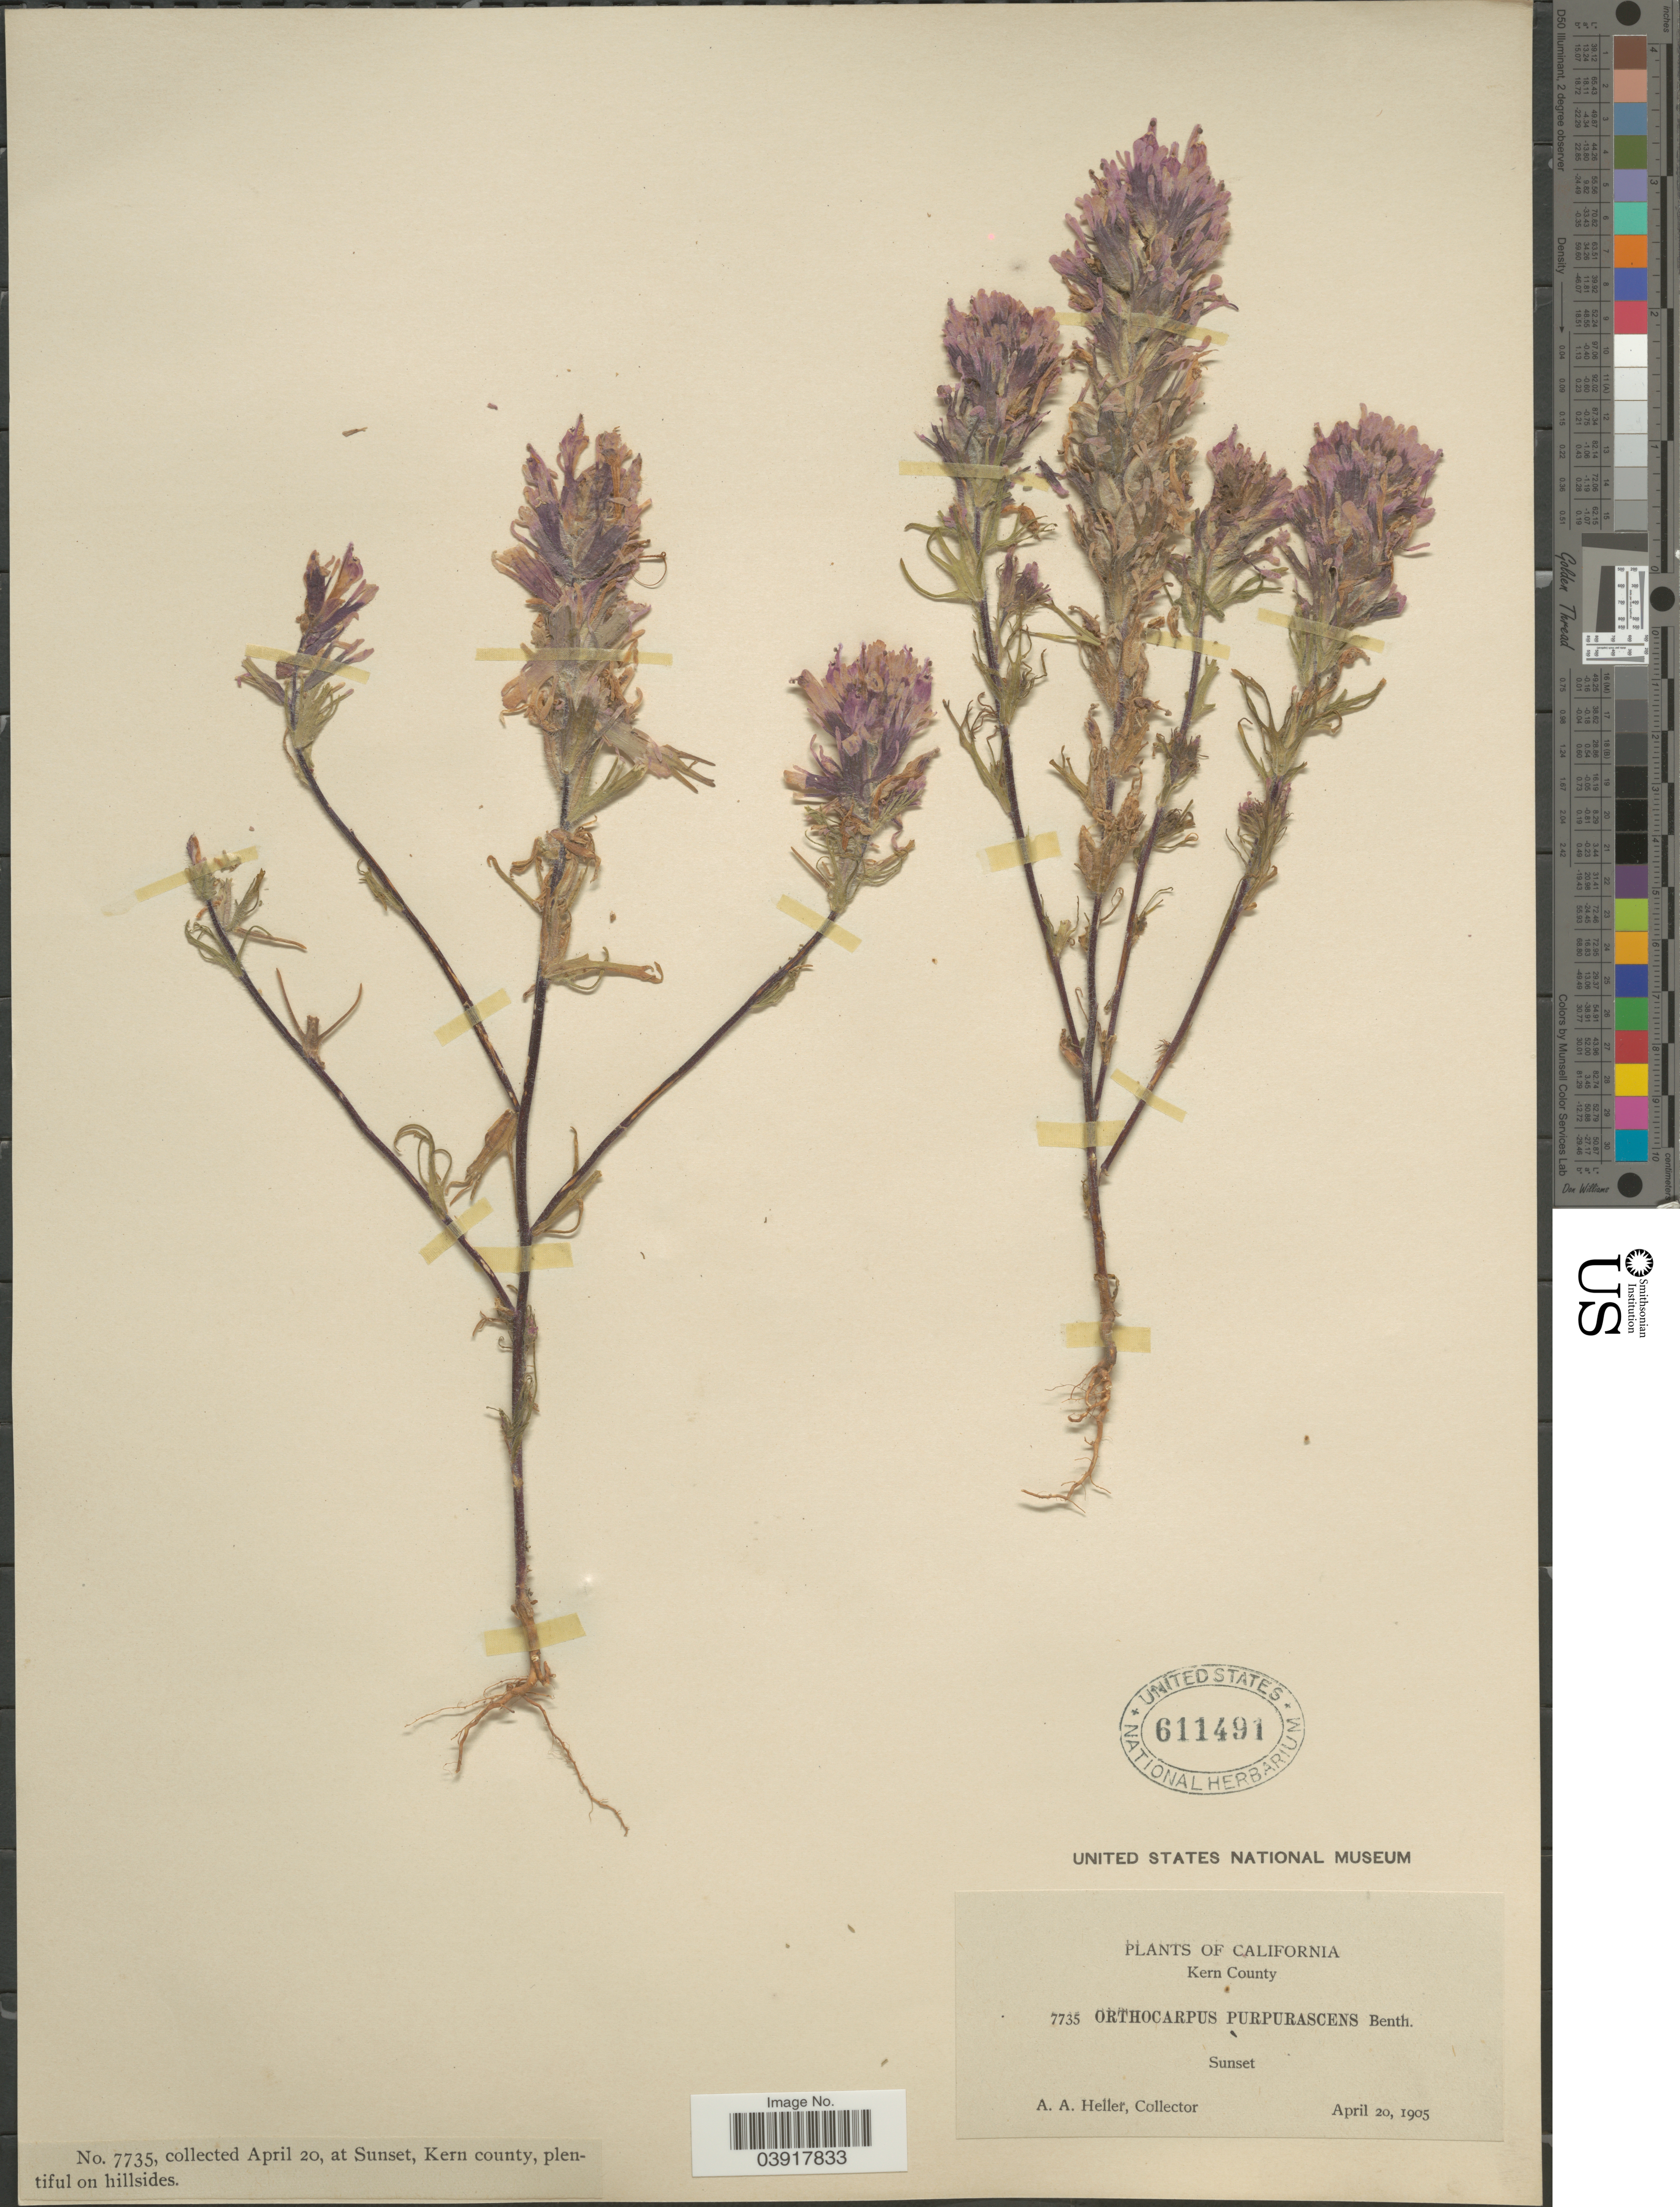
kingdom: Plantae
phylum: Tracheophyta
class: Magnoliopsida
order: Lamiales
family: Orobanchaceae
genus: Orthocarpus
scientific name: Orthocarpus purpurascens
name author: Benth.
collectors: A. A. Heller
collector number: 7735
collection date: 1905-04-20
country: United States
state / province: California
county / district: Kern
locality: Kern County. Sunset.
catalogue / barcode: US 611491